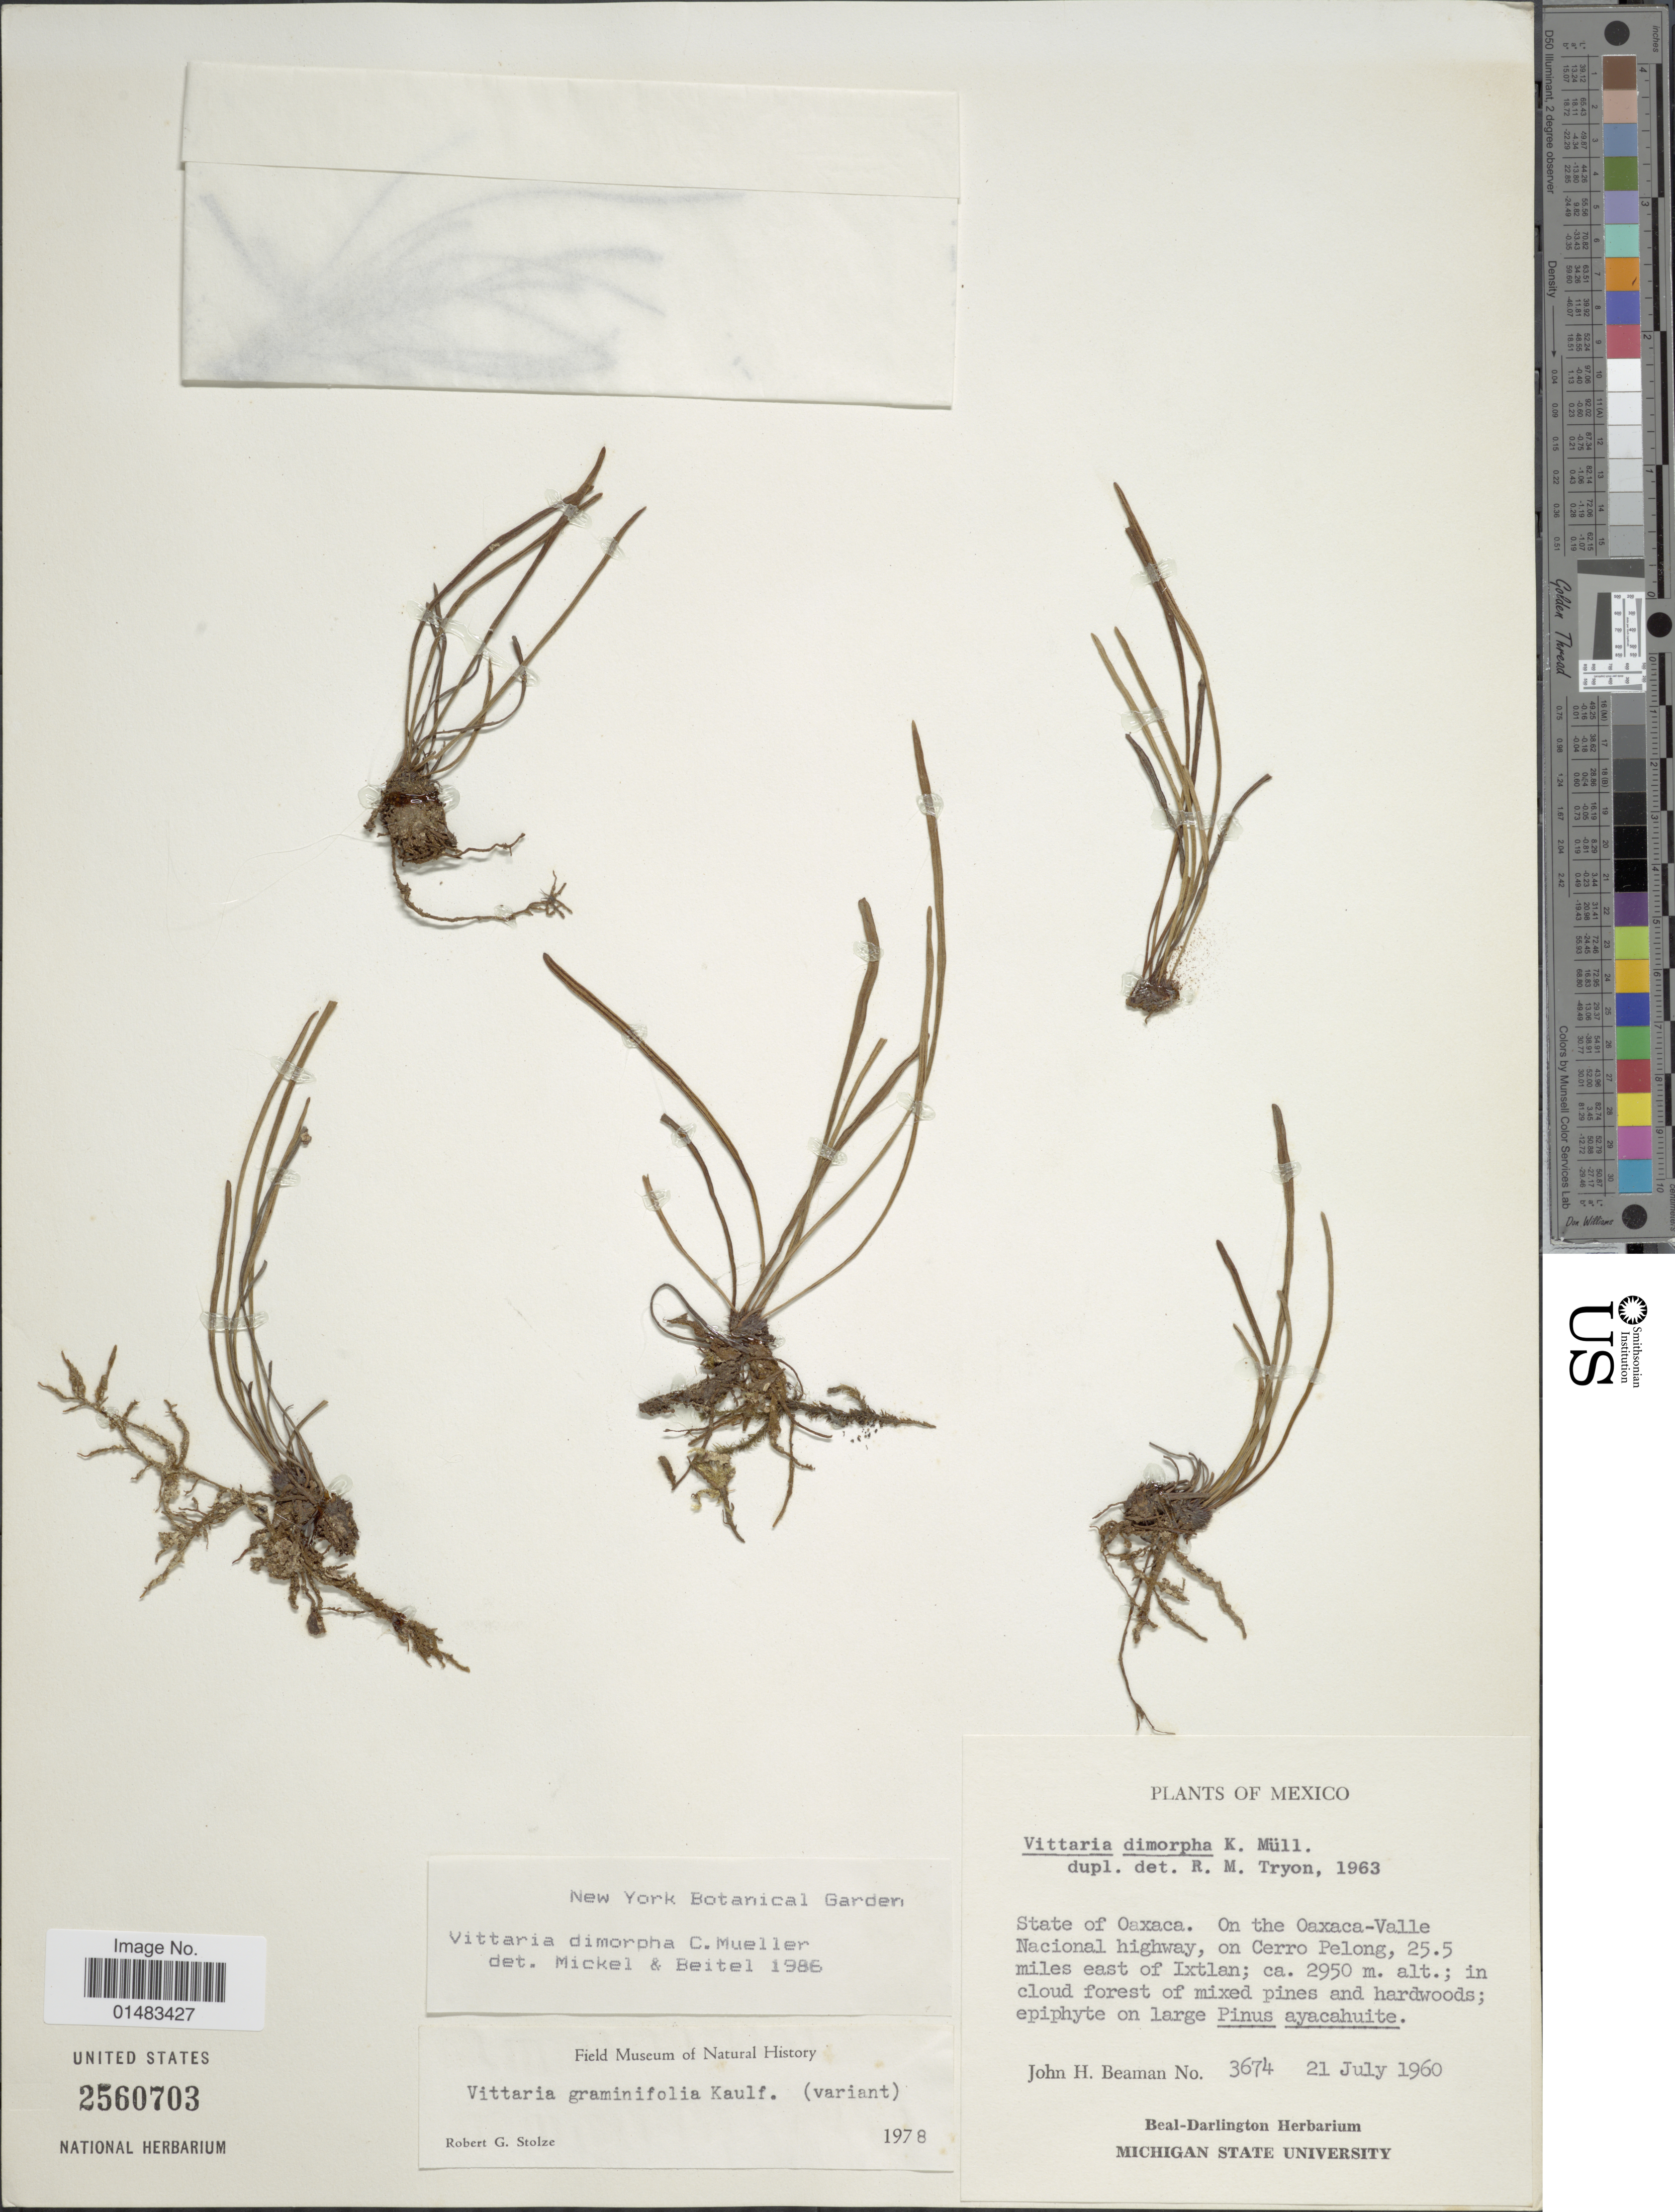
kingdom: Plantae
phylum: Tracheophyta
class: Polypodiopsida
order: Polypodiales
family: Pteridaceae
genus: Vittaria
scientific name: Vittaria dimorpha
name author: K. Müller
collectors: J. H. Beaman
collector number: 3674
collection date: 1960-07-21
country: Mexico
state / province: Oaxaca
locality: On the Oaxaca Valle Nacional Highway, on Cerro Pelong, 25.5 miles east of Ixtlan; in cloud forest of mixed pines and hardwoods; epiphyte on large Pinus ayacahuite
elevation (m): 2950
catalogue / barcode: US 2560703